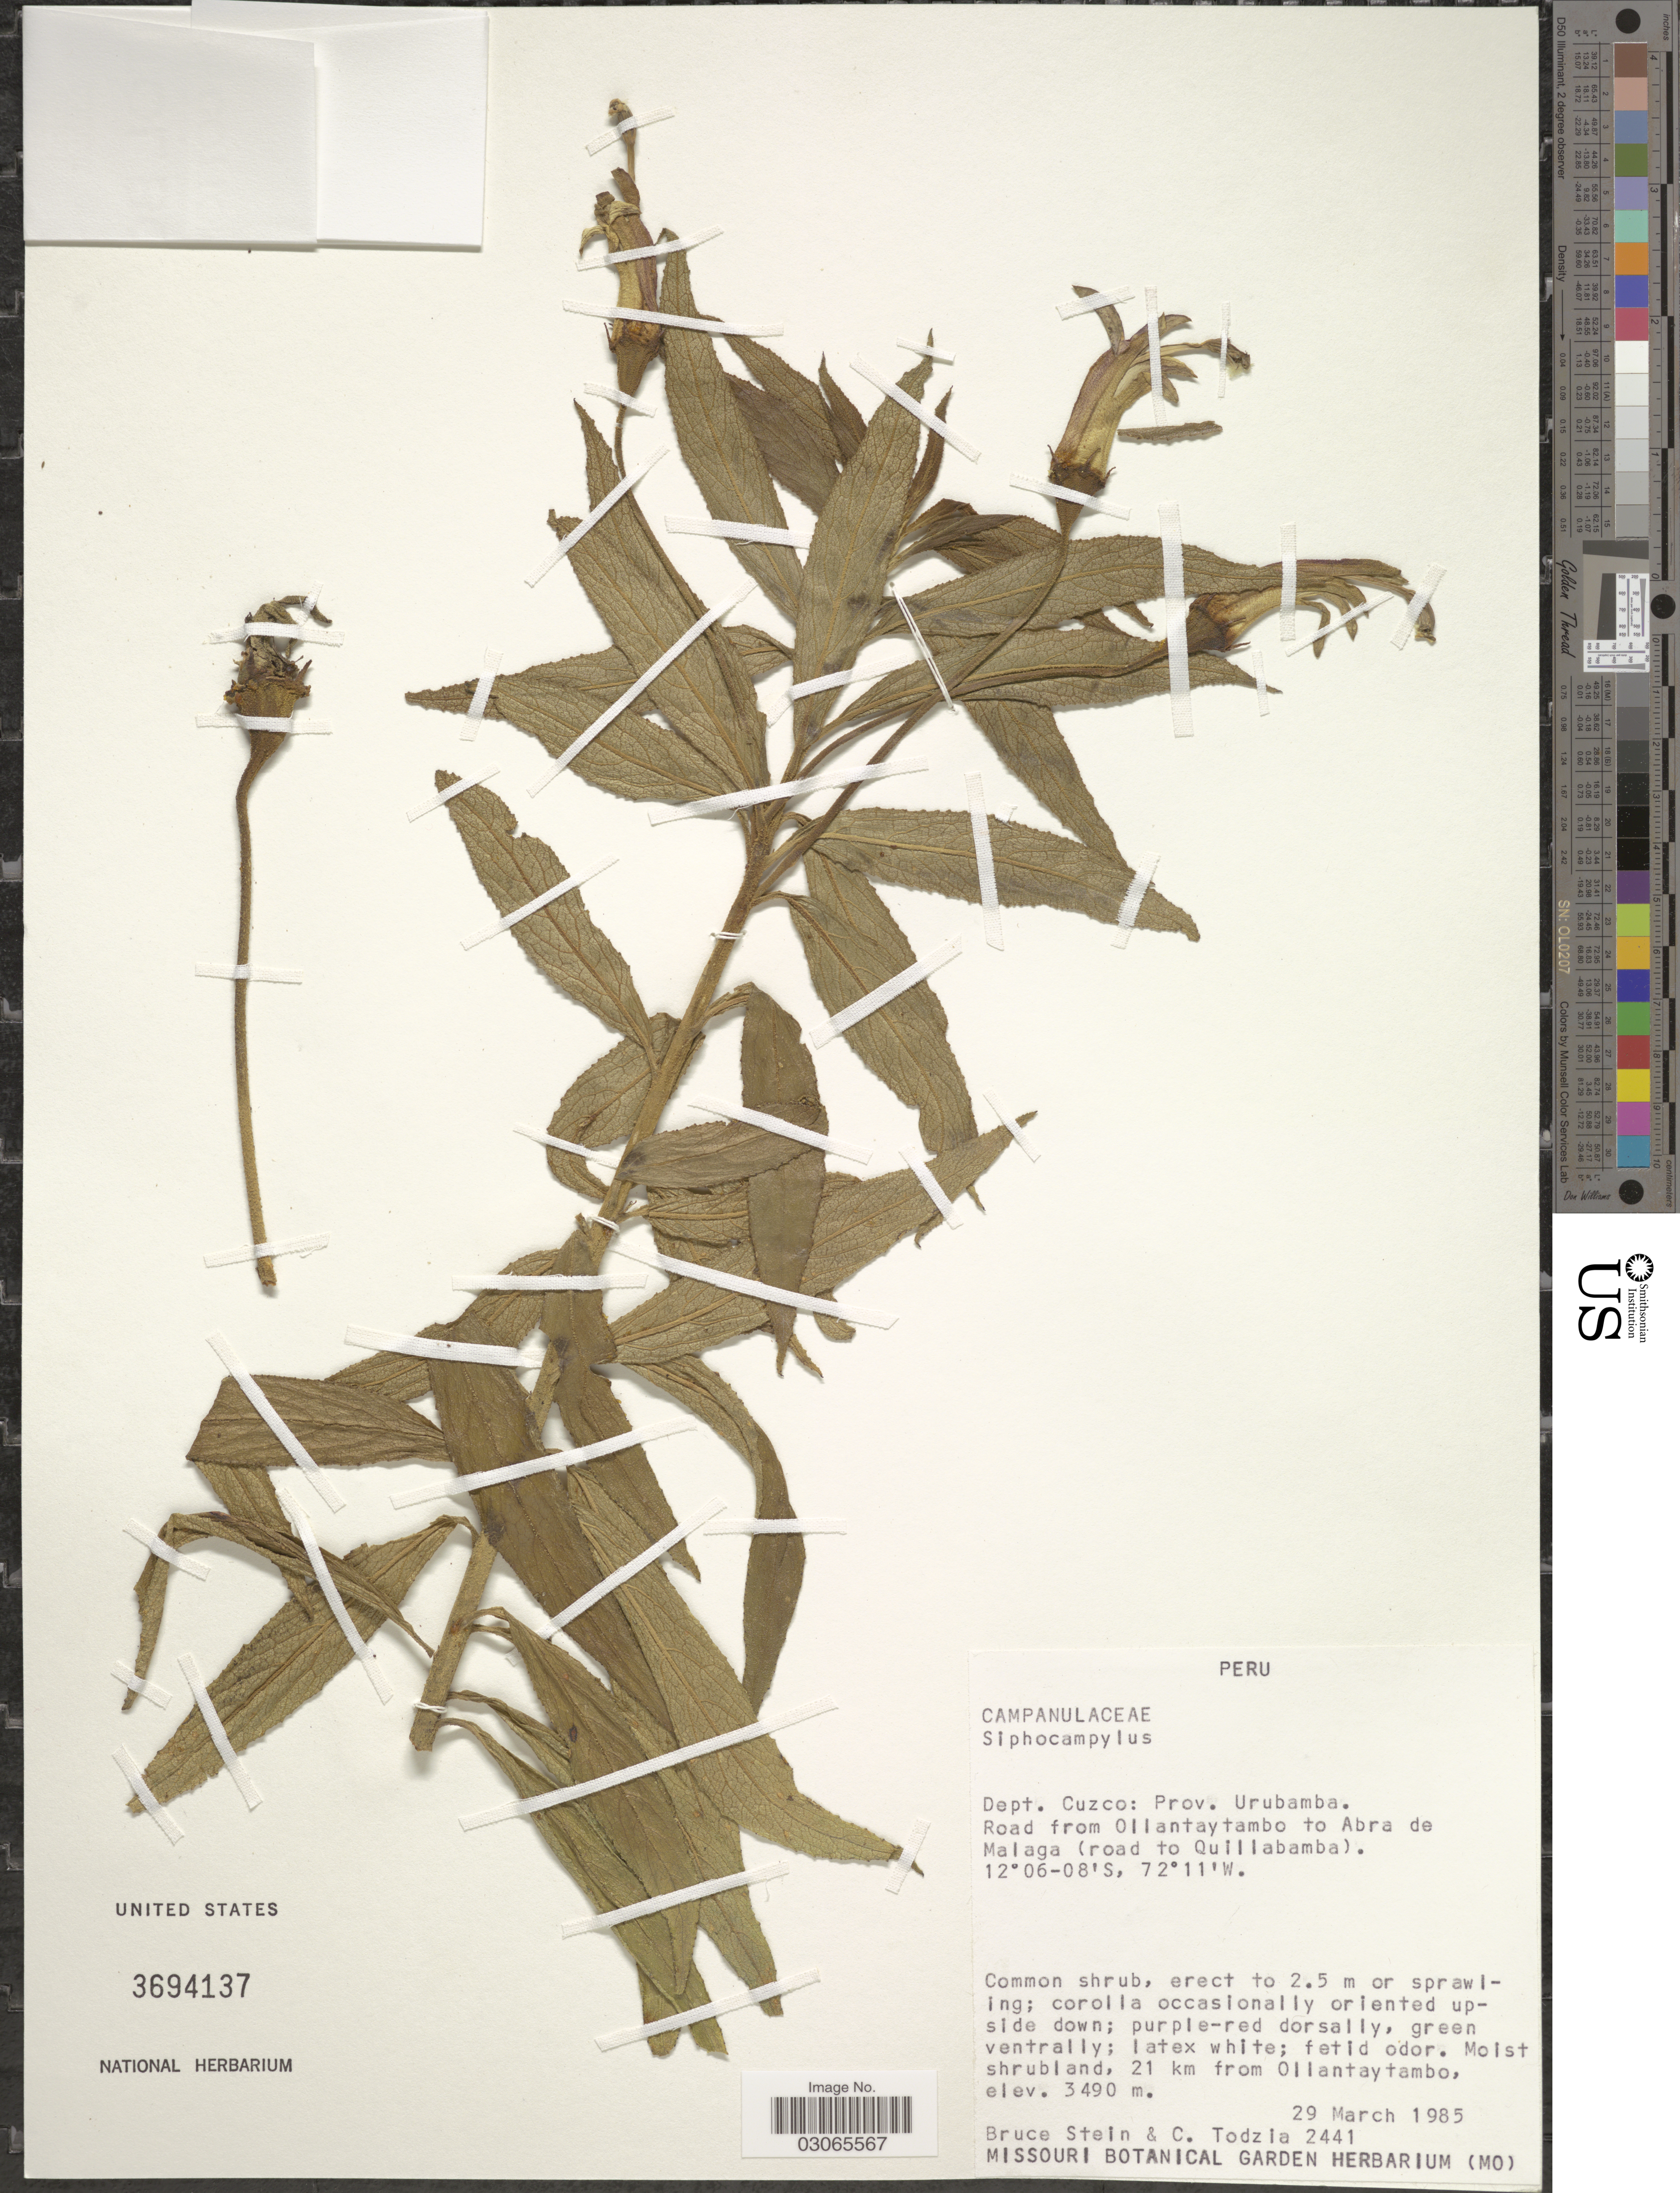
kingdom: Plantae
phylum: Tracheophyta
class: Magnoliopsida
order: Asterales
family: Campanulaceae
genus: Siphocampylus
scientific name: Siphocampylus sp.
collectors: B. A. Stein & C. A. Todzia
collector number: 2441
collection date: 1985-03-29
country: Peru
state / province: Cusco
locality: Dept. Cuzco: Prov. Urubamba. Road from Ollantaytambo to Abra de Malaga (road to Quillabamba).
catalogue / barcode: US 3694137